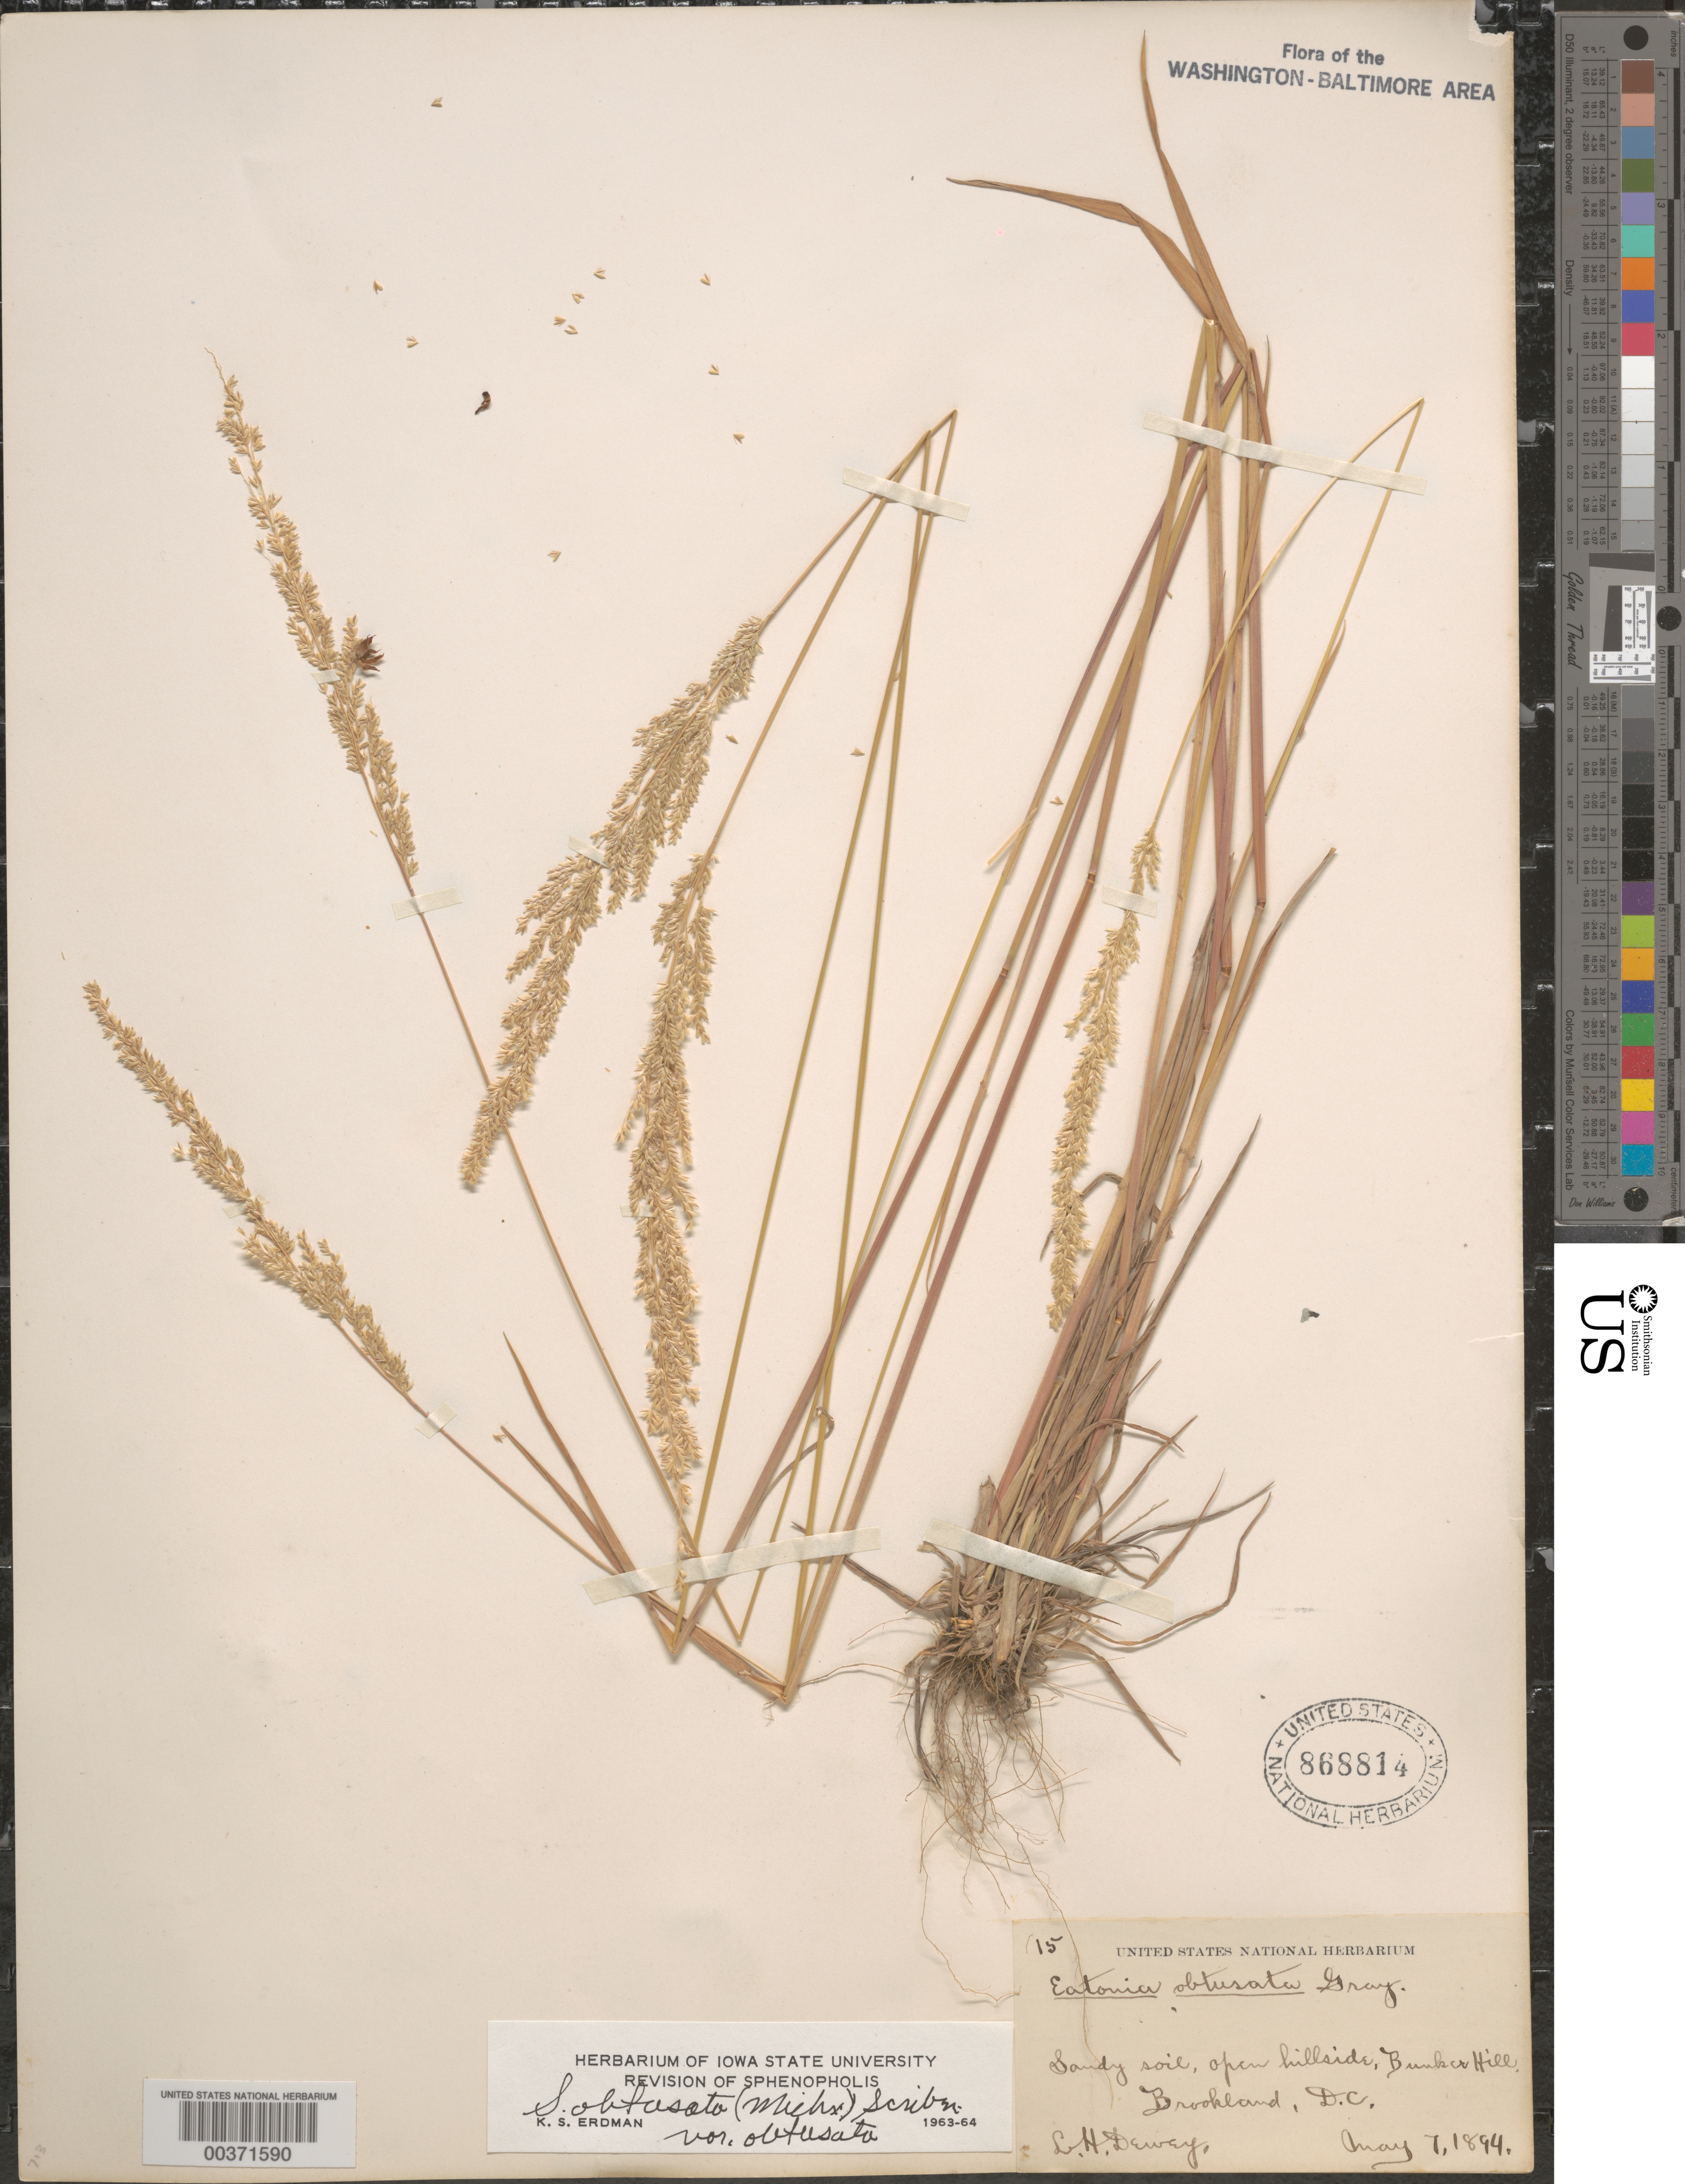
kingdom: Plantae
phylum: Tracheophyta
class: Liliopsida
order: Poales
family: Poaceae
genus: Sphenopholis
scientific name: Sphenopholis obtusata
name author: (Michx.) Scribn.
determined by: Erdman, K. S.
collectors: L. H. Dewey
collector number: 15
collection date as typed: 07 May 1844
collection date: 1844-05-07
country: United States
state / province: District of Columbia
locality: Bunker Hill near Brookland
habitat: Sandy soil, open hillside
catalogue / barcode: US 868814